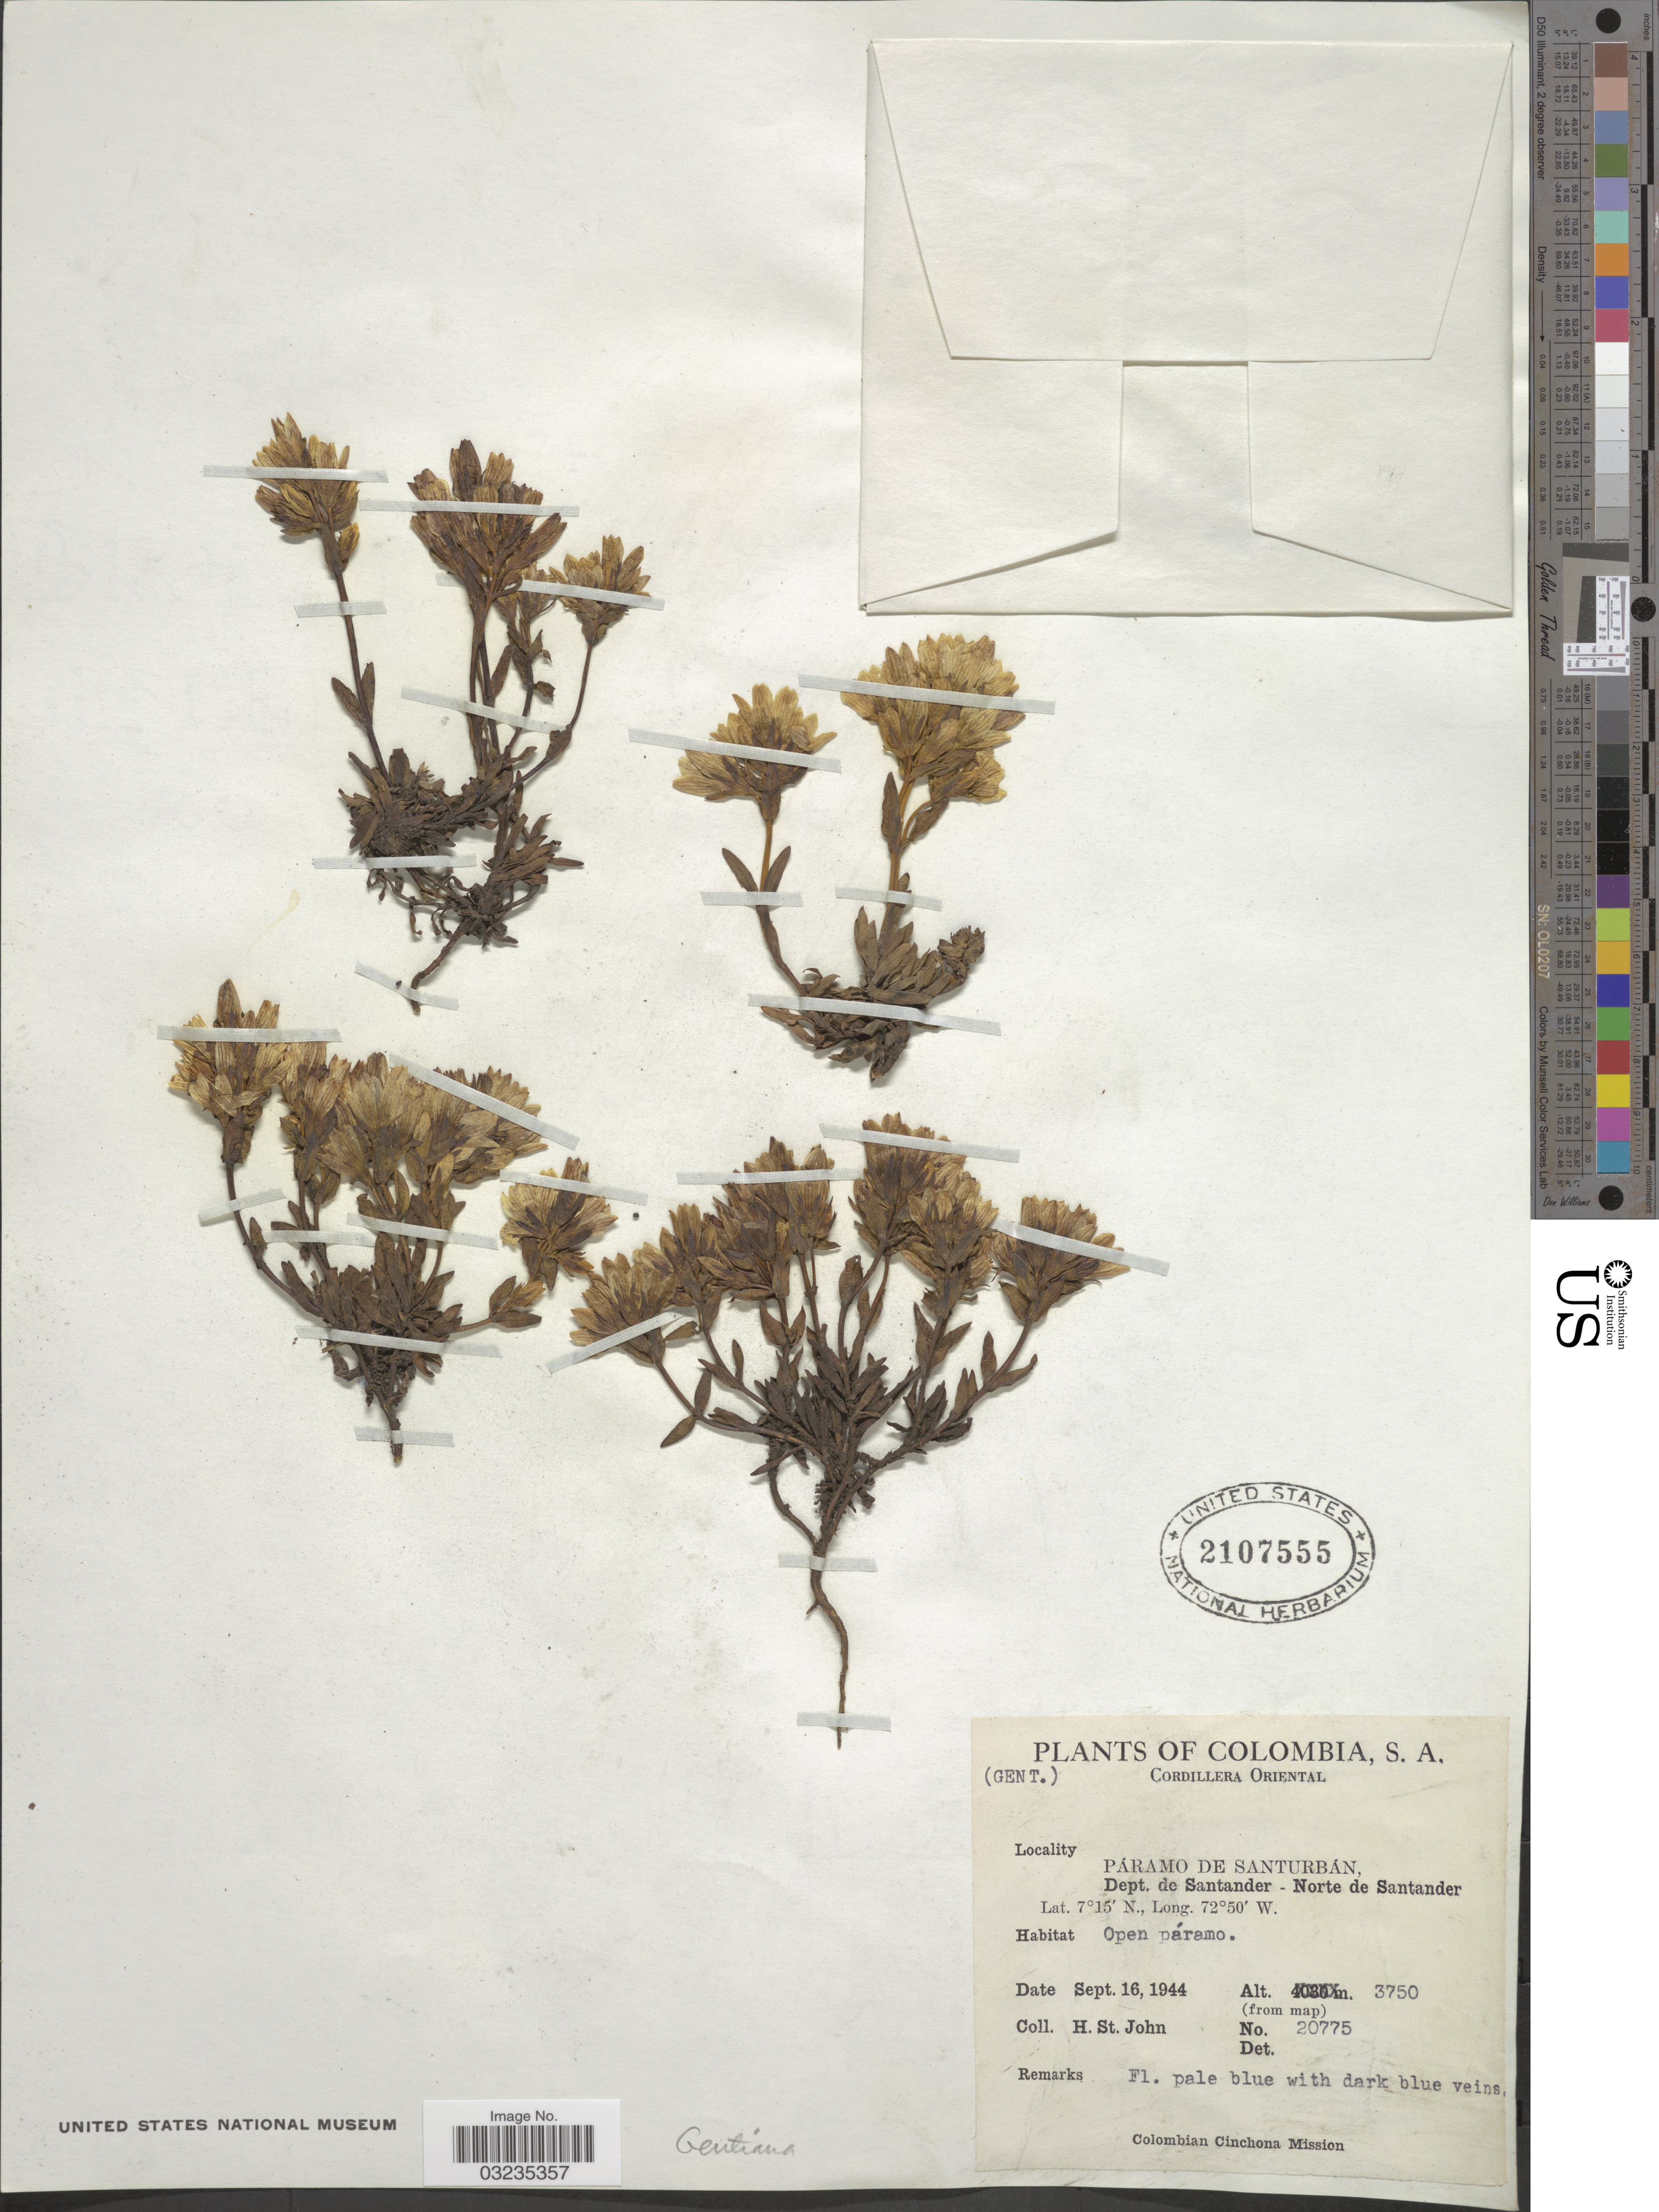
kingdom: Plantae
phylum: Tracheophyta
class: Magnoliopsida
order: Gentianales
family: Gentianaceae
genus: Gentiana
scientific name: Gentiana sp.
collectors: H. St. John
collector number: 20775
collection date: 1944-09-16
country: Colombia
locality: Cordillera Oriental. Páramo de Santurbán, Dept. de Santander - Norte de Santander.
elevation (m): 3750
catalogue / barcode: US 2107555